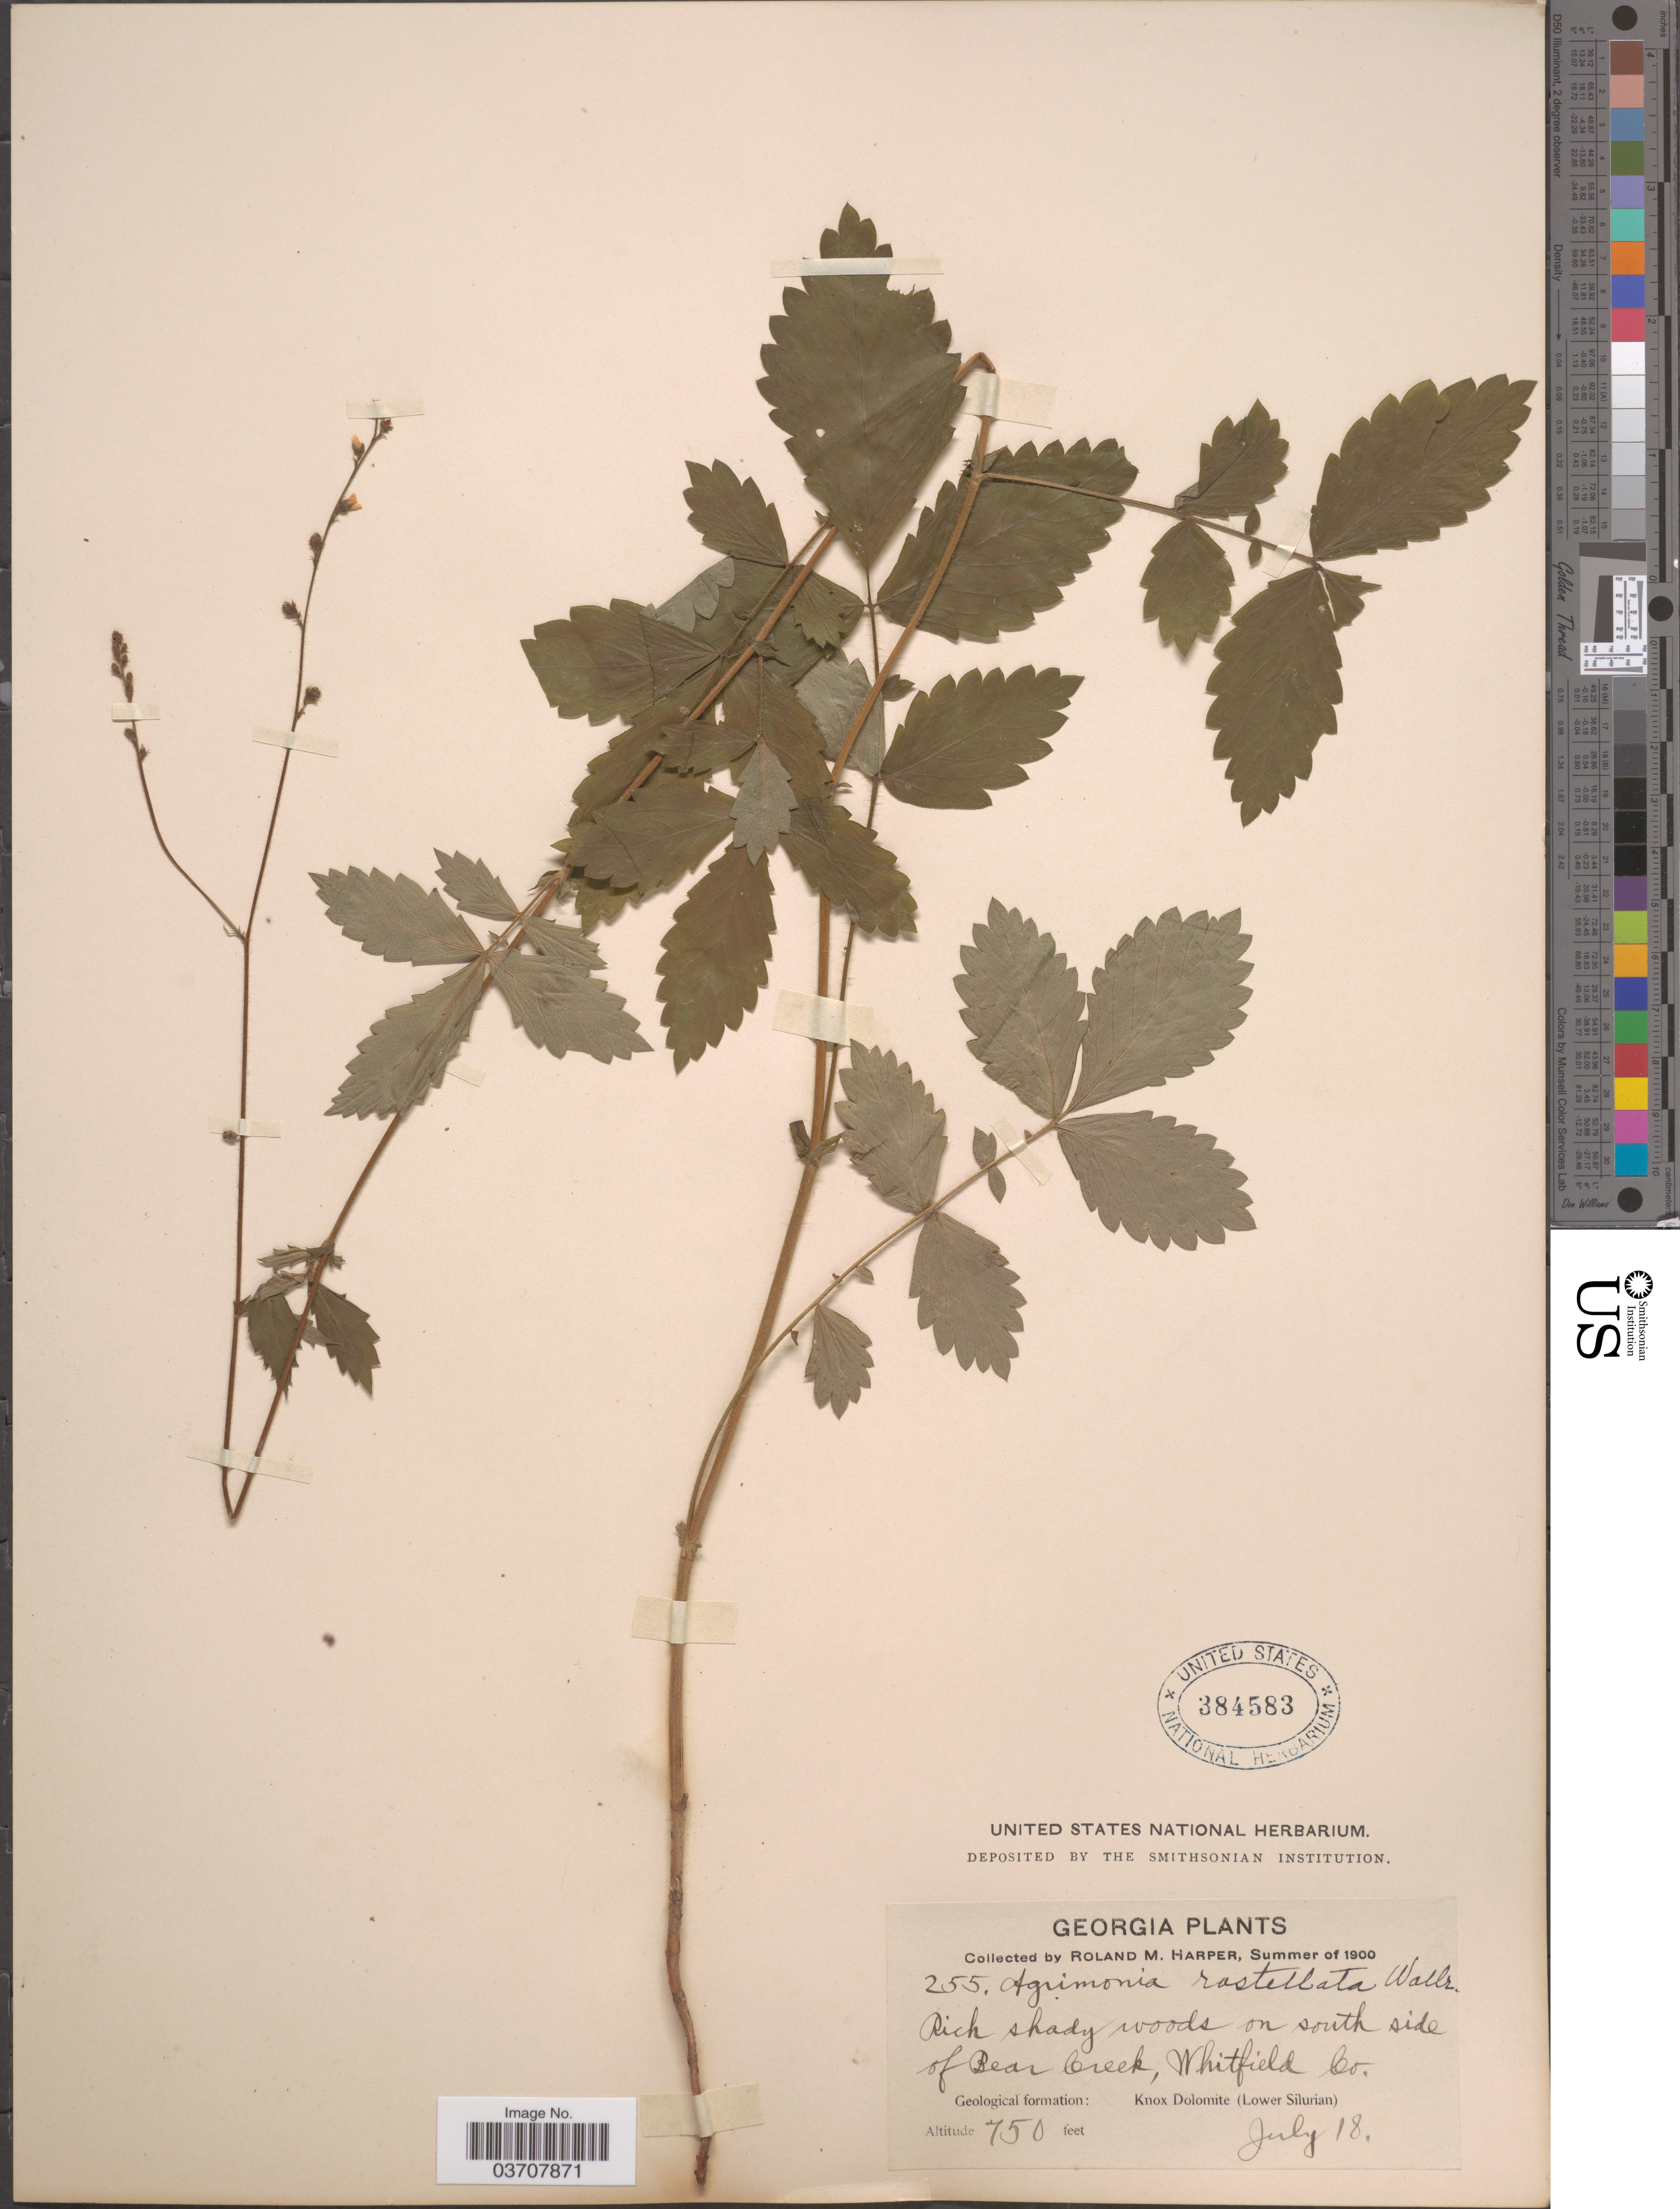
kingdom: Plantae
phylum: Tracheophyta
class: Magnoliopsida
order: Rosales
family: Rosaceae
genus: Agrimonia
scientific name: Agrimonia rostellata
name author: Wallr.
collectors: R. M. Harper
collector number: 255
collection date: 1900-07-18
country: United States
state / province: Georgia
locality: South side of Bear Creek, Whitfield Co. Geological formation: Knox Dolomite (Lower Silurian).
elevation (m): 229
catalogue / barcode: US 384583